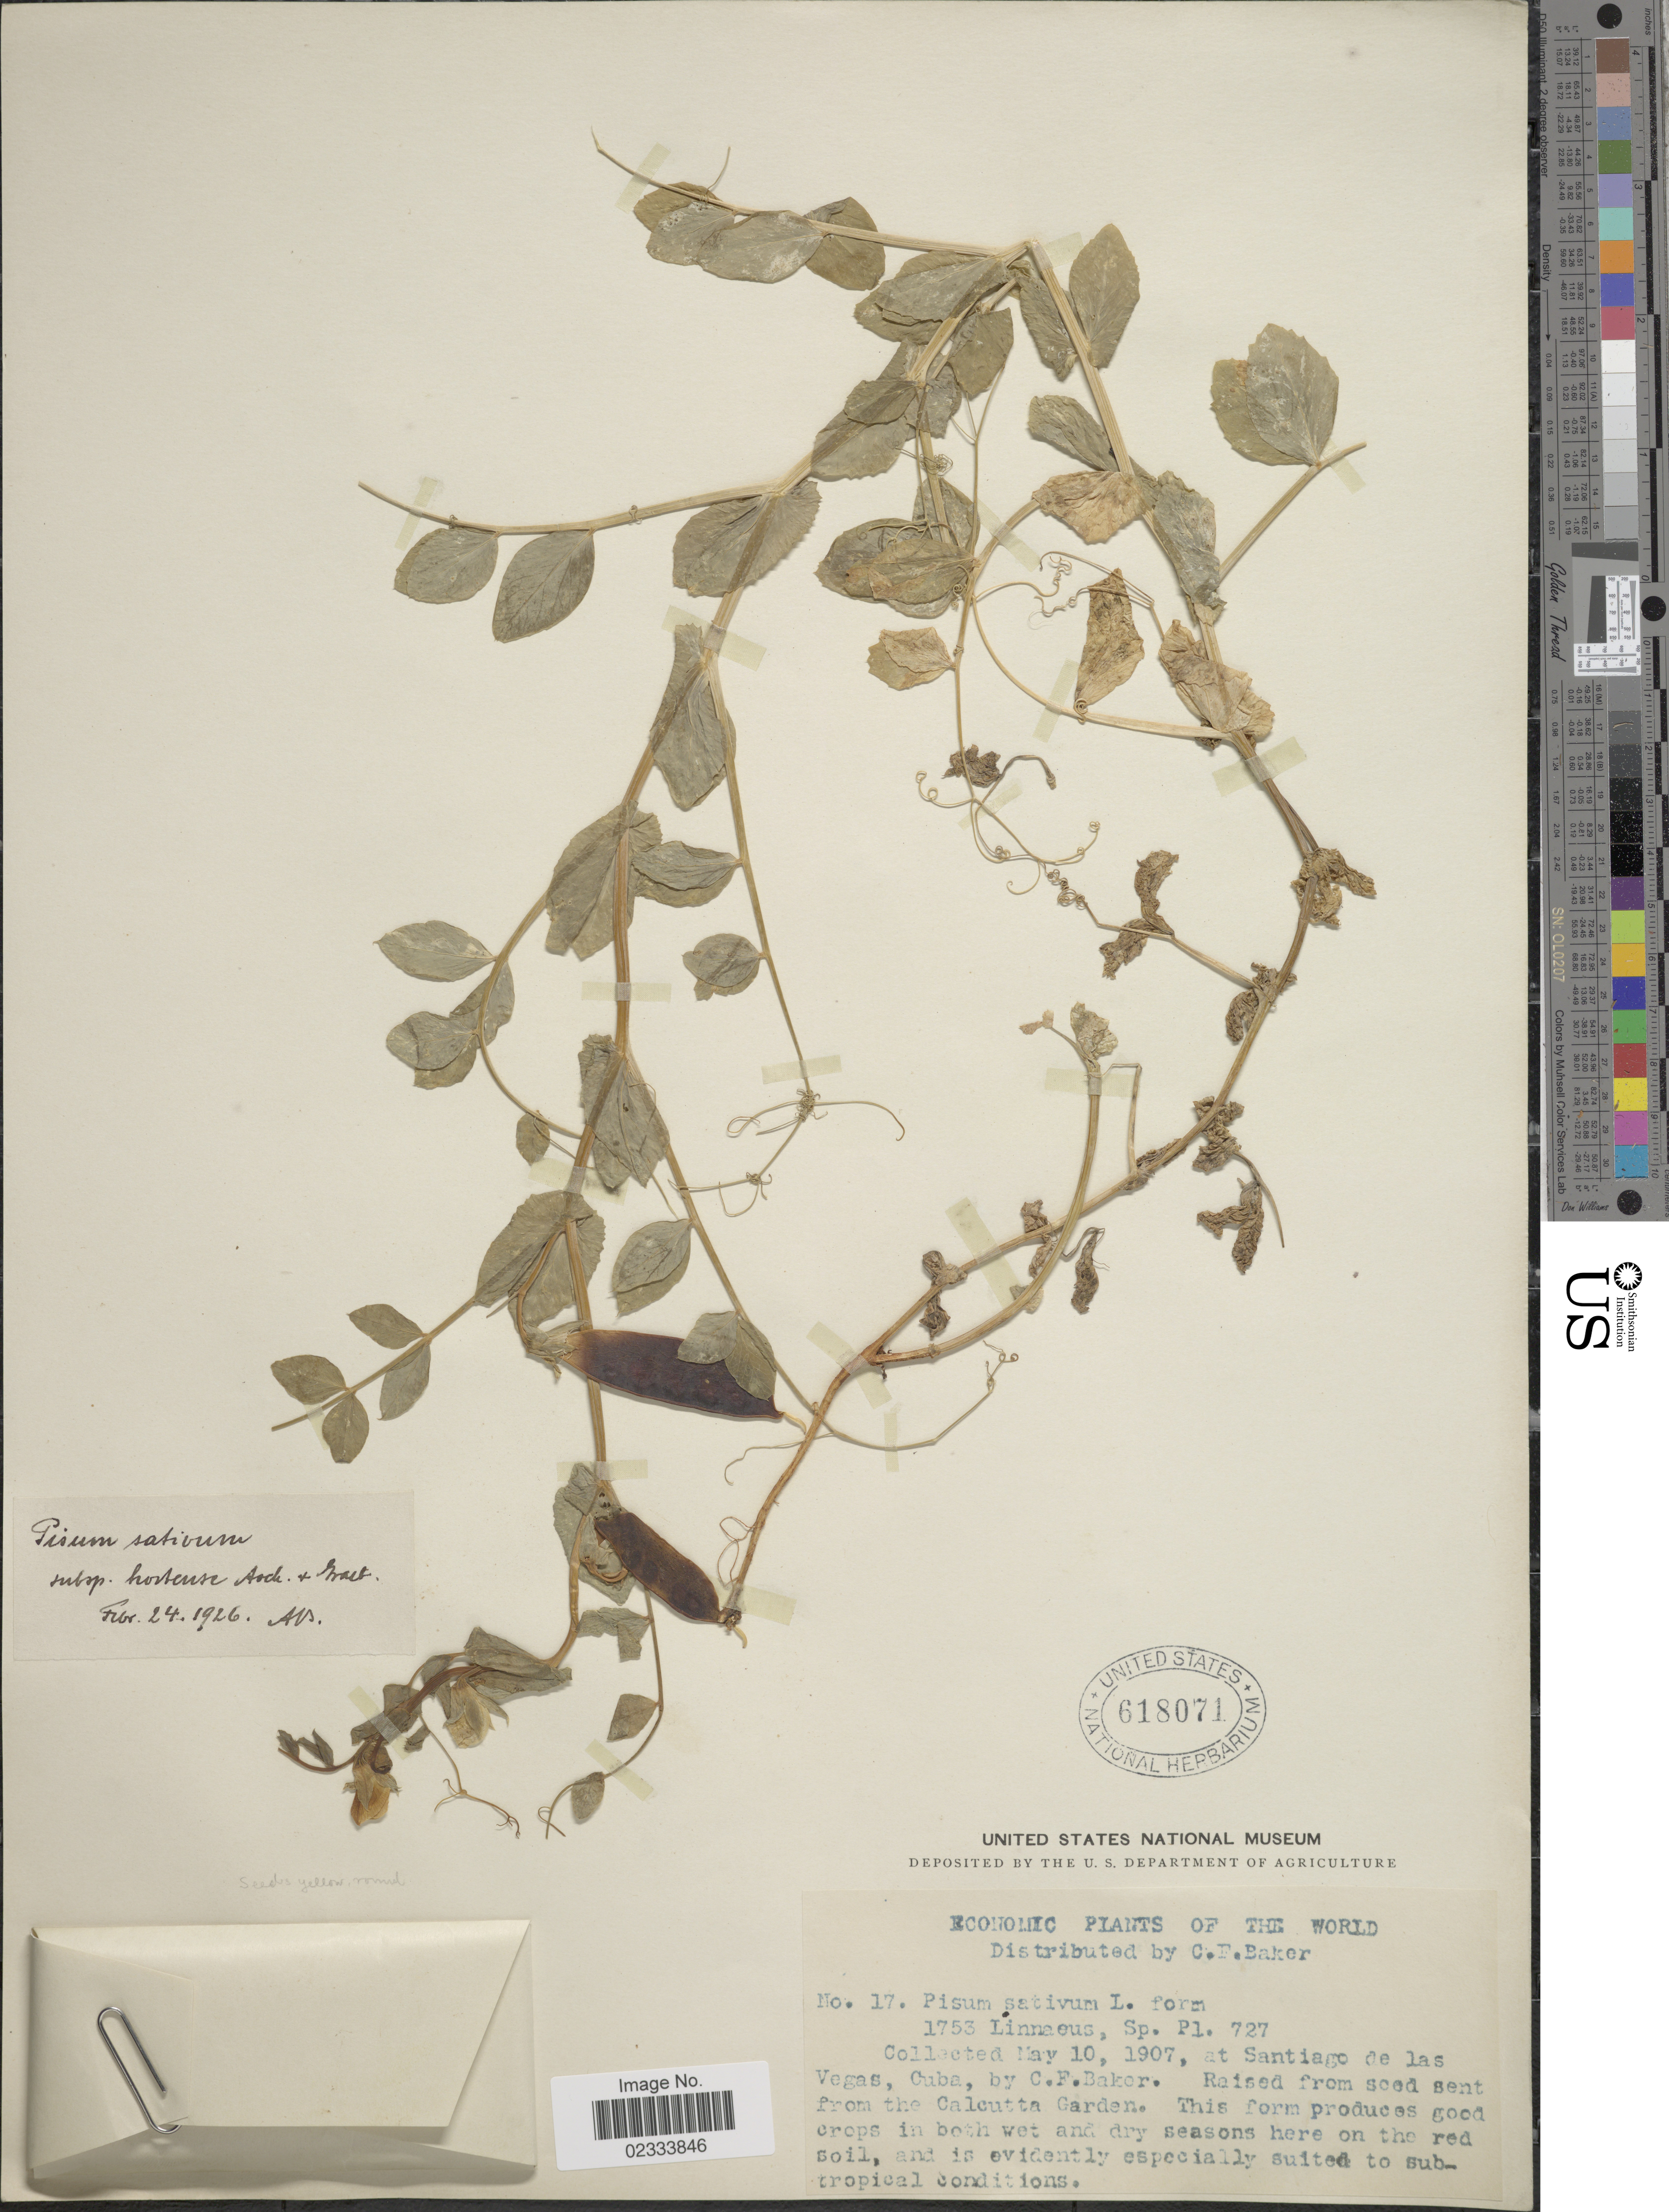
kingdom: Plantae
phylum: Tracheophyta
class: Magnoliopsida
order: Fabales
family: Fabaceae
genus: Pisum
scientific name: Pisum sativum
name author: L.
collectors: C. F. Baker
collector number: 17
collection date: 1907-05-10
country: Cuba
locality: The World, Santiago de las Vegas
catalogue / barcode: US 618071